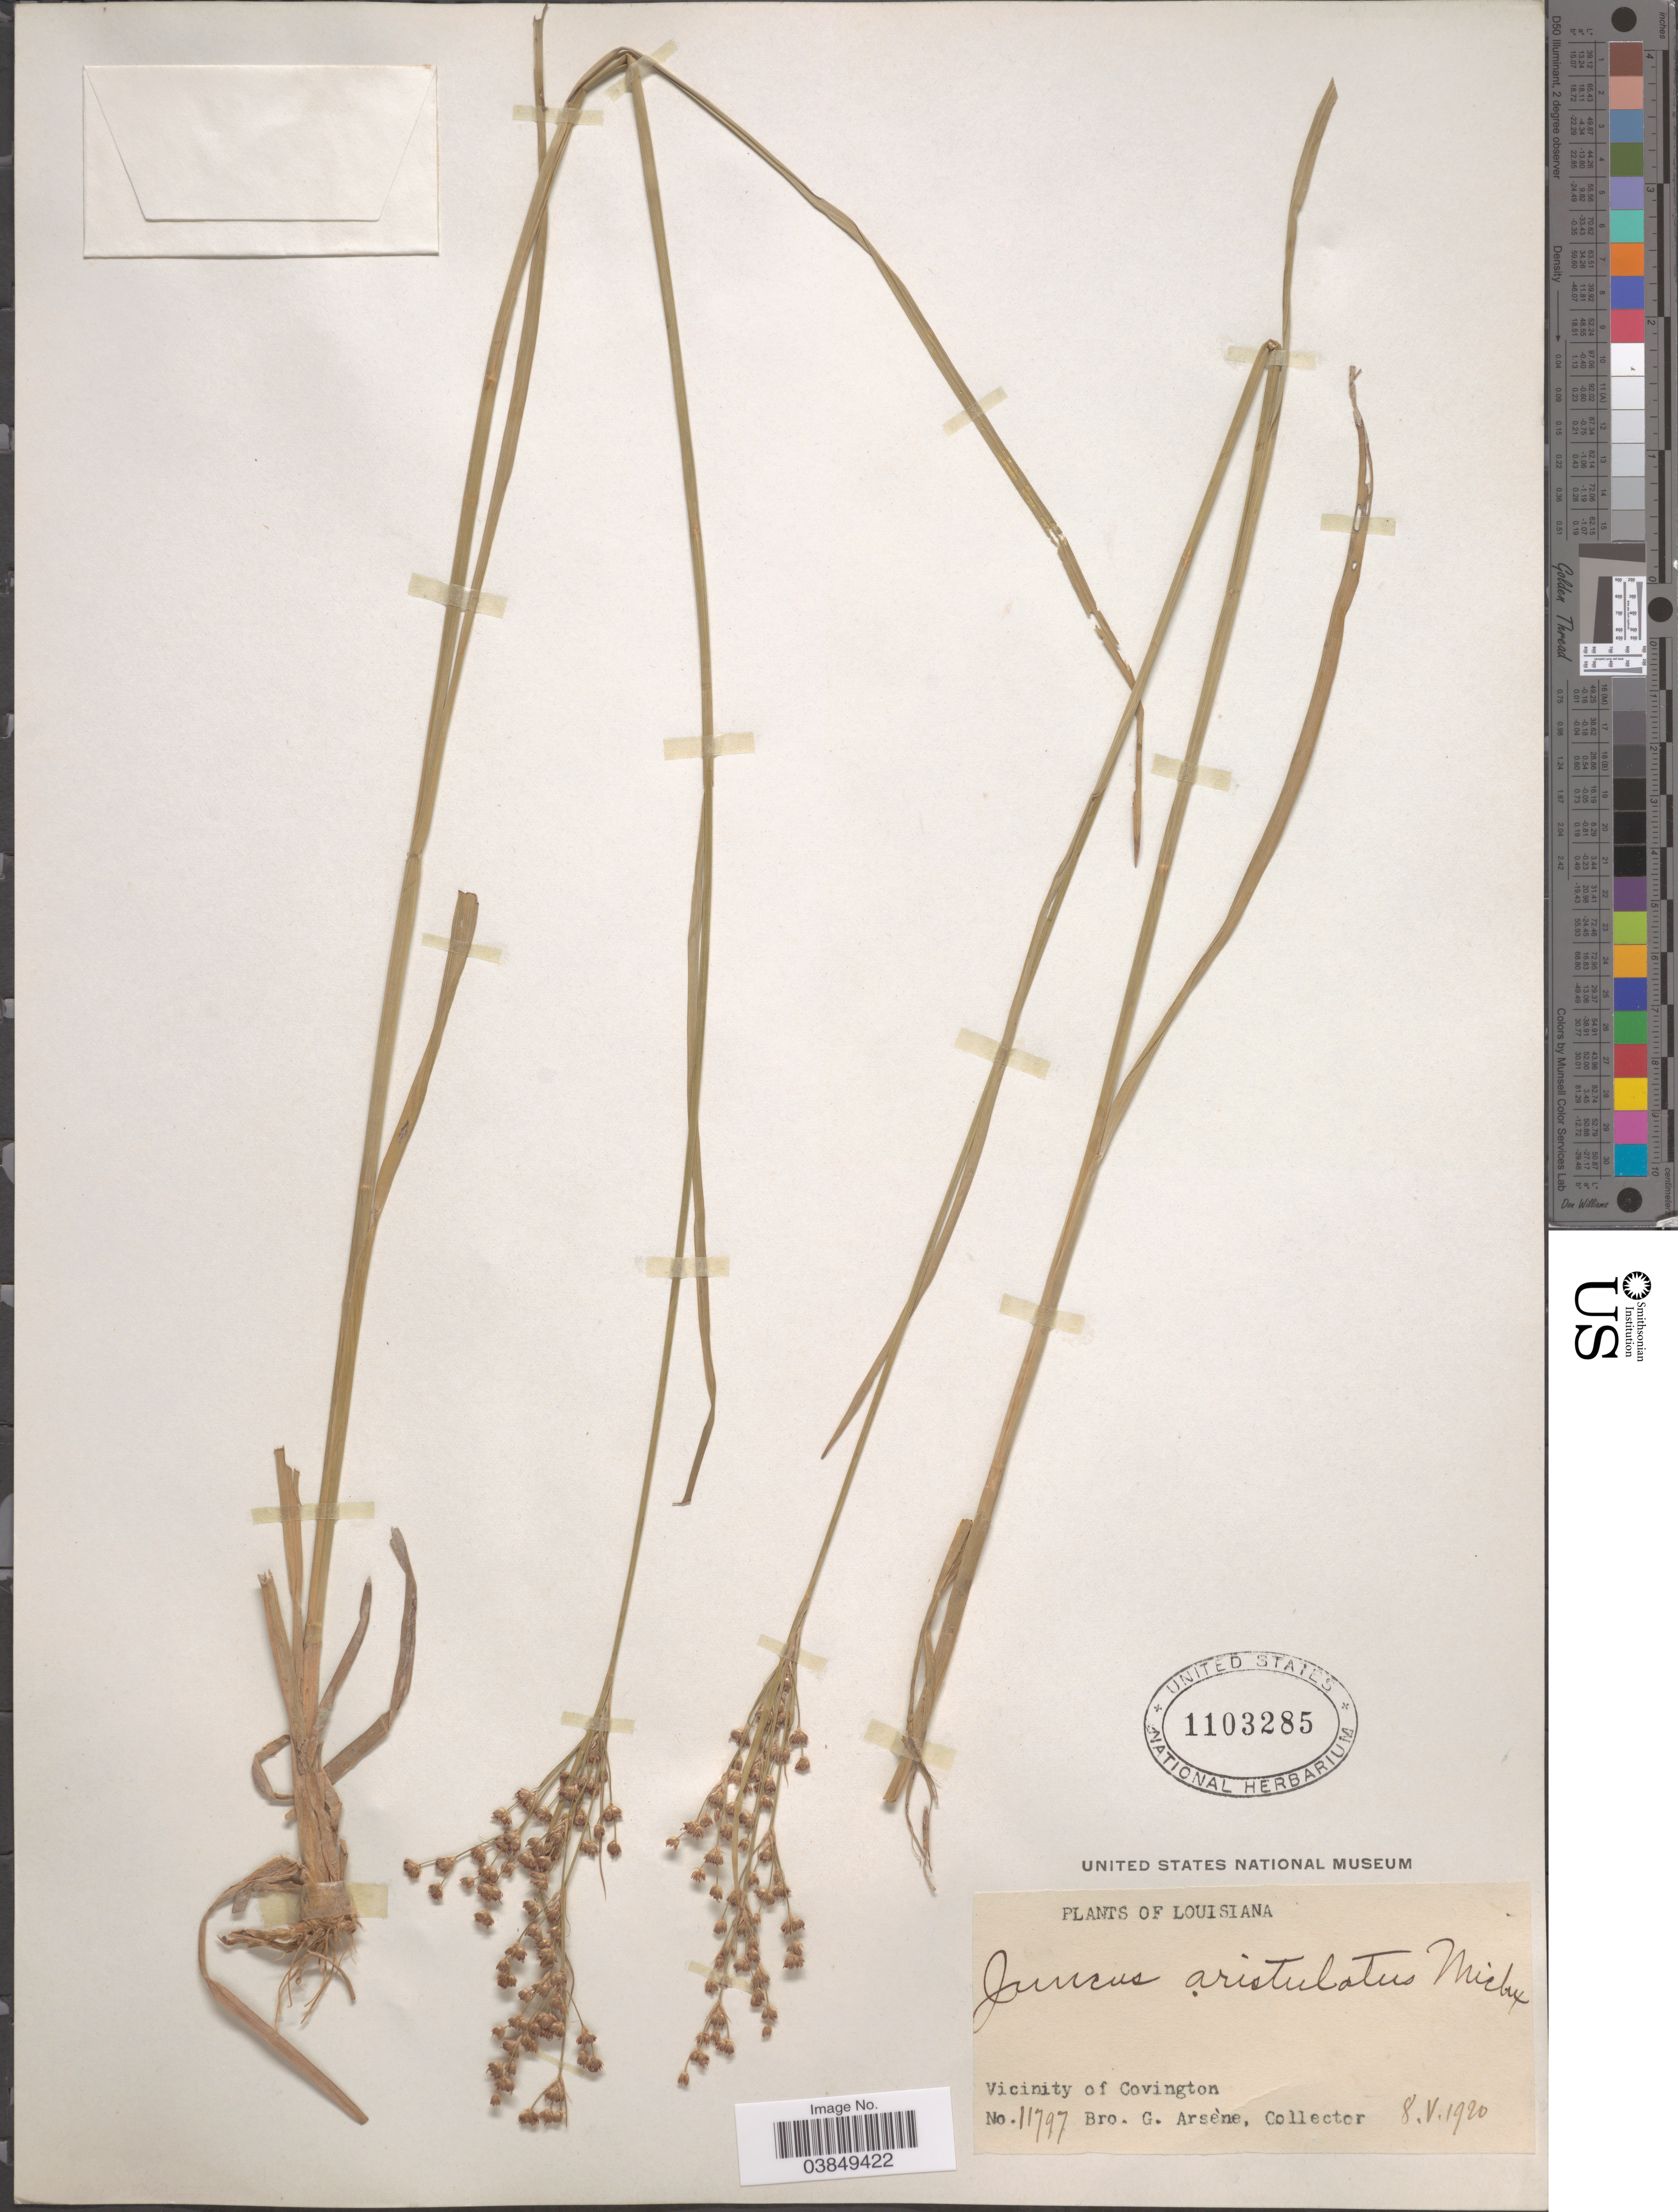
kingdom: Plantae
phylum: Tracheophyta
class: Liliopsida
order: Poales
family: Juncaceae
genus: Juncus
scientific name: Juncus aristulatus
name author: Michx.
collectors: Bro. G. Arsène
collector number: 11797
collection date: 1920-05-08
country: United States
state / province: Louisiana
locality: Vicinity of Covington.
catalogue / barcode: US 1103285